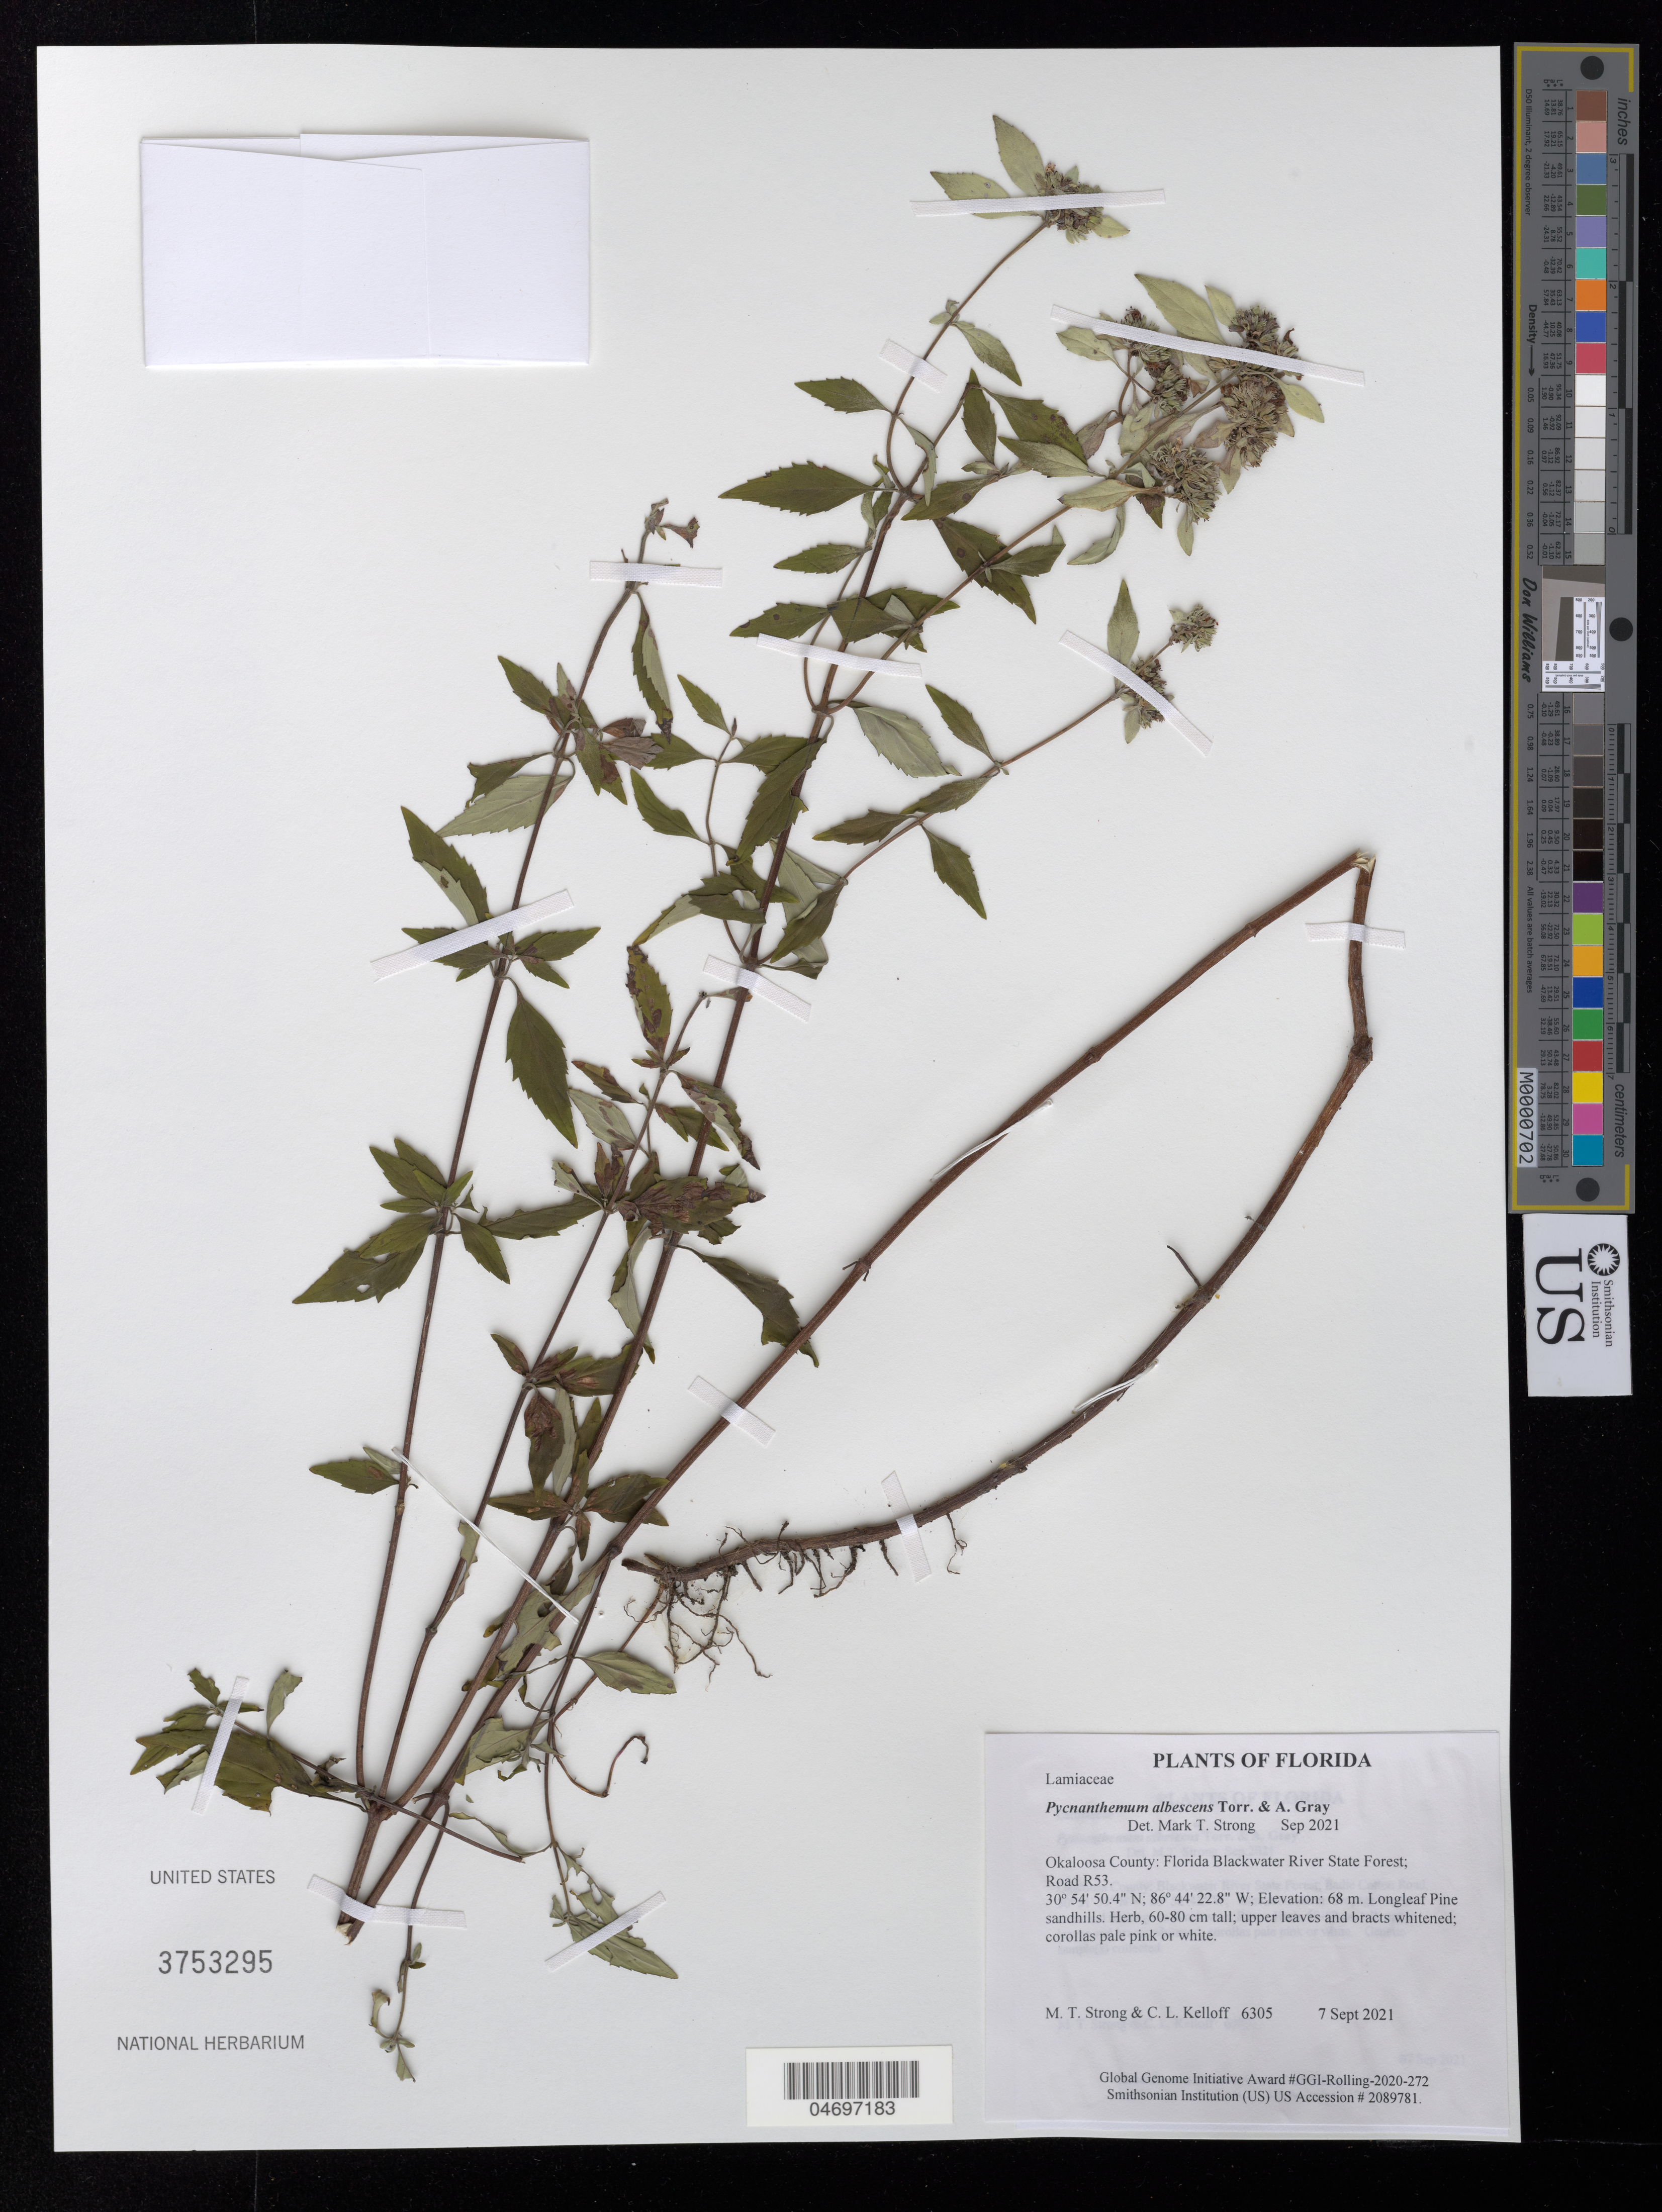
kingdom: Plantae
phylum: Tracheophyta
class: Magnoliopsida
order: Lamiales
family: Lamiaceae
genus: Pycnanthemum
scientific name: Pycnanthemum albescens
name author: Torr. & A. Gray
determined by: Strong, Mark T.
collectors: M. T. Strong & C. L. Kelloff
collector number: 6305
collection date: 2021-09-07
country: United States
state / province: Florida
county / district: Okaloosa County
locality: Florida Blackwater River State Forest; Road R53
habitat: Longleaf Pine sandhills.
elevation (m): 68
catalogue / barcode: US 3753295